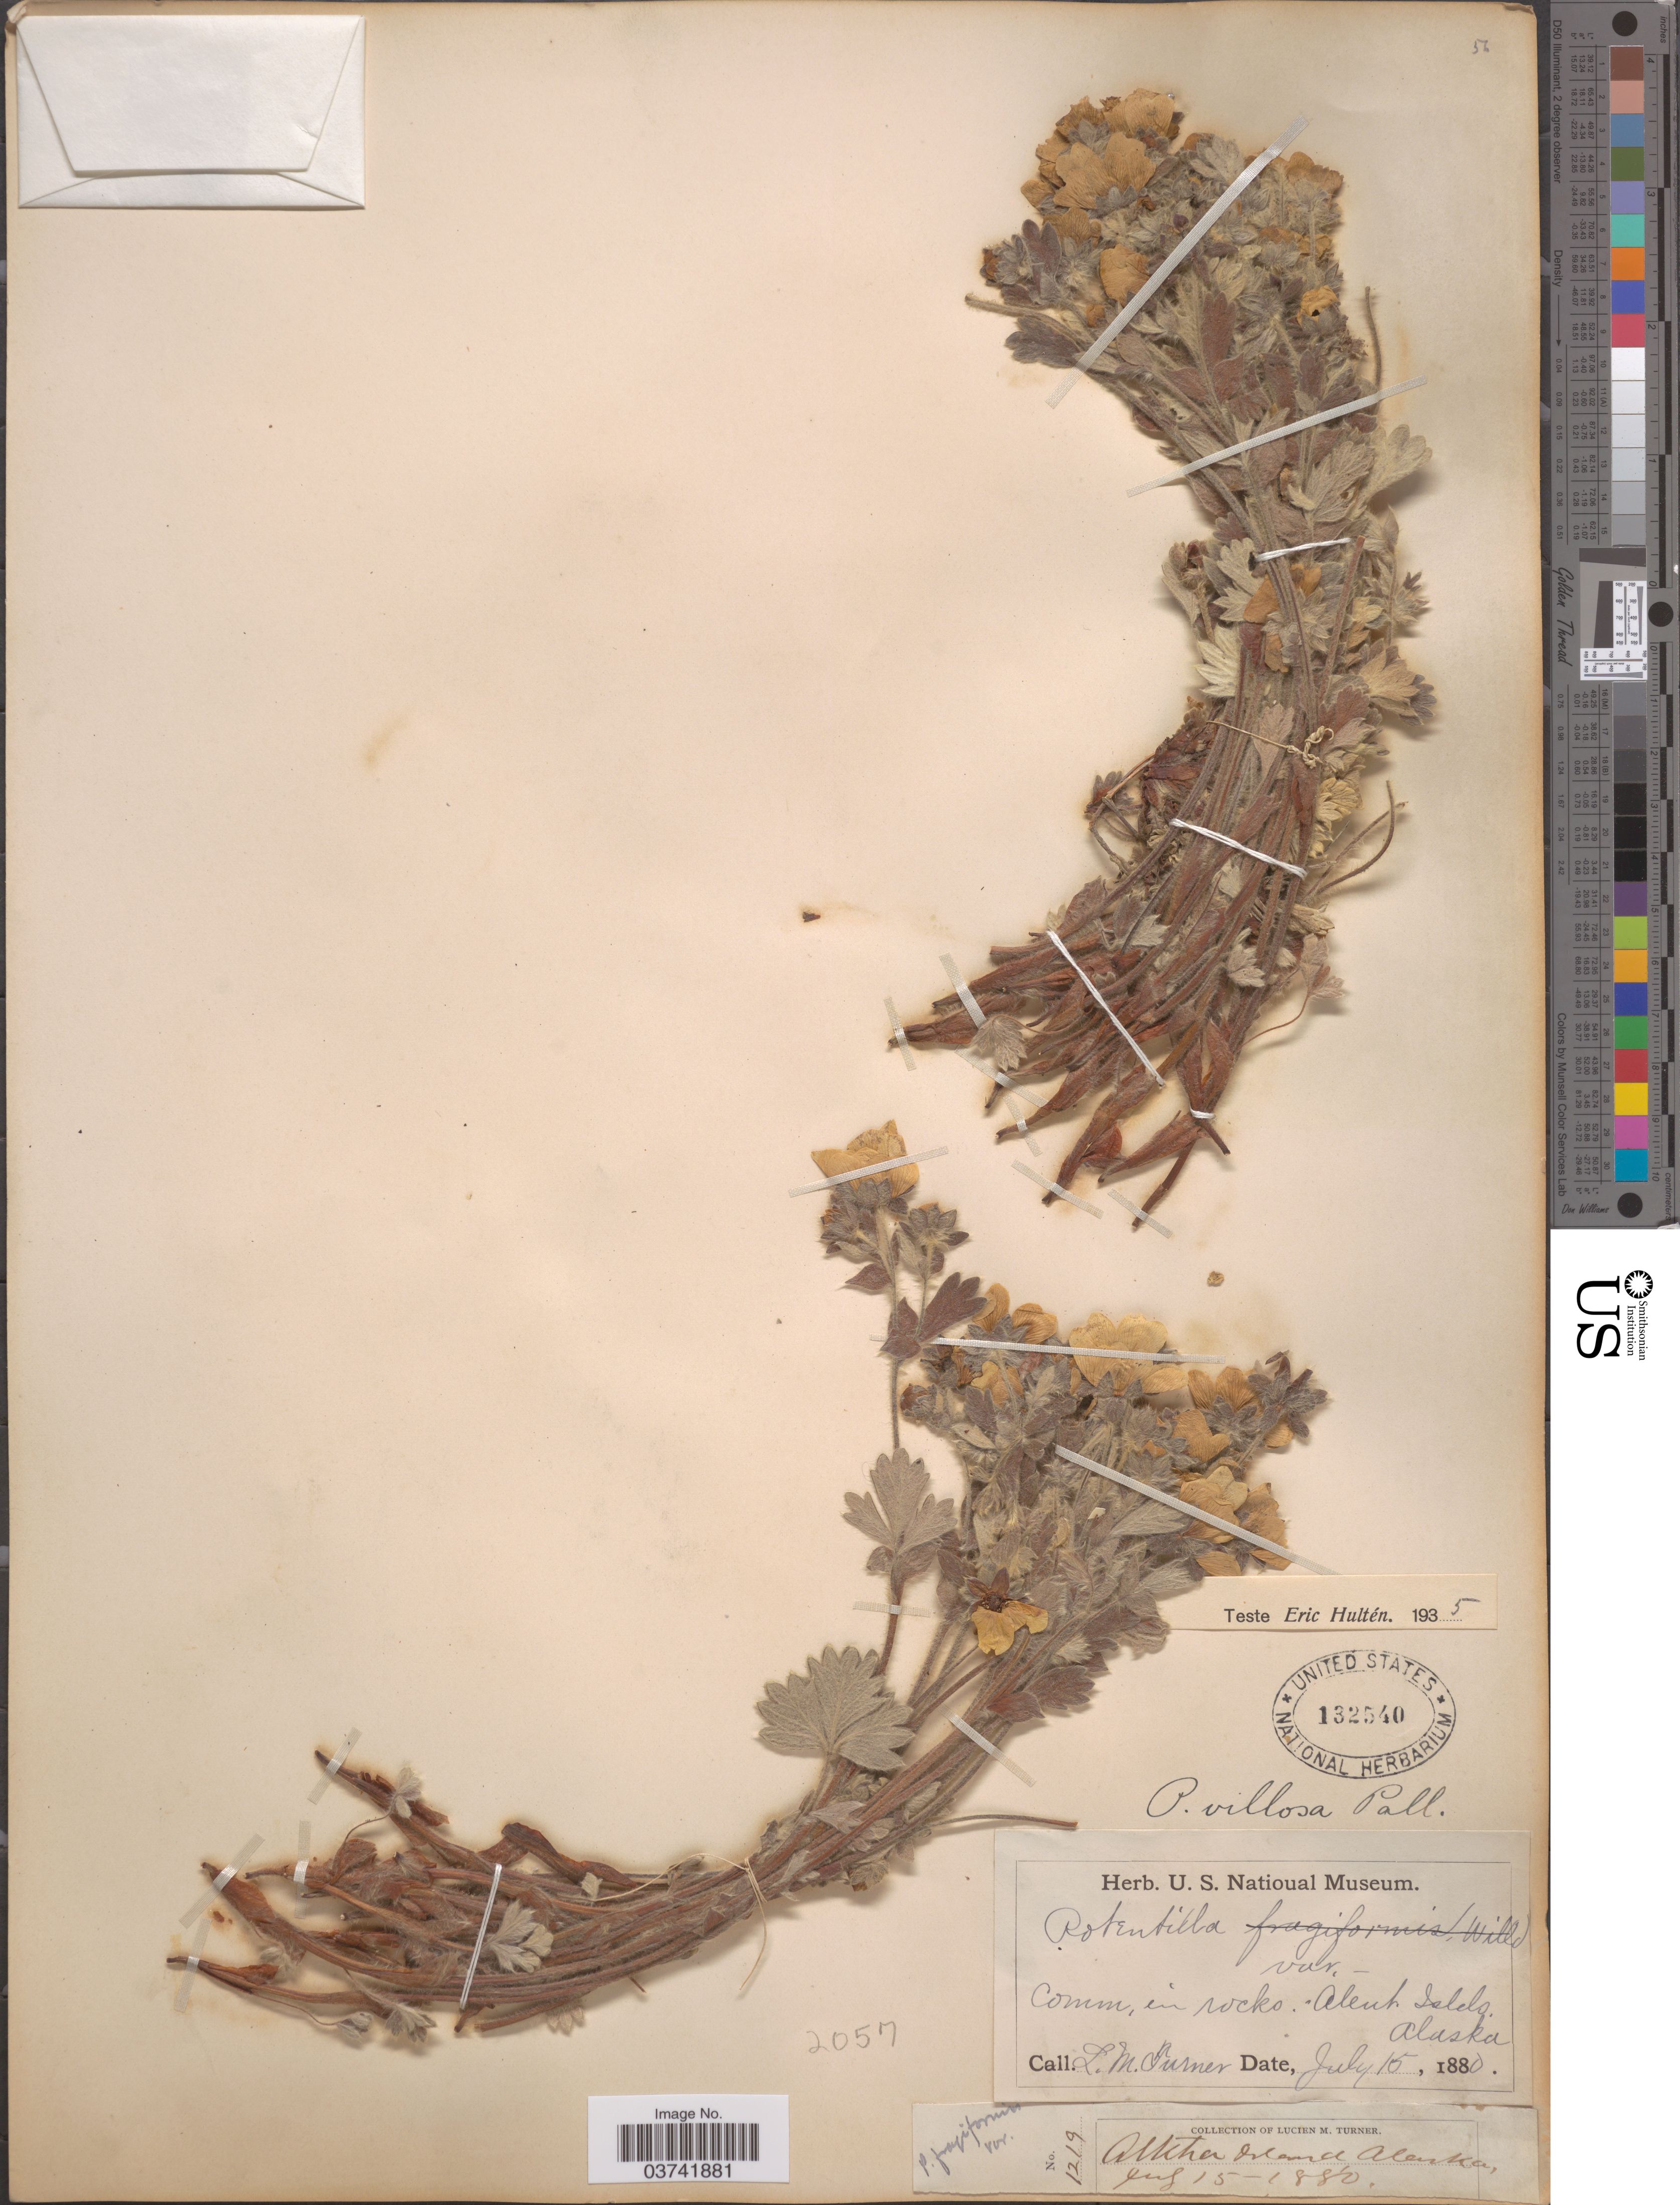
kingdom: Plantae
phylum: Tracheophyta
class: Magnoliopsida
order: Rosales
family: Rosaceae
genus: Potentilla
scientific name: Potentilla villosa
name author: Pall. ex Pursh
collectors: L. M. Turner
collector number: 1219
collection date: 1880-07-15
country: United States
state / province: Alaska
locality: Aleut. Islds.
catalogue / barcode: US 132540